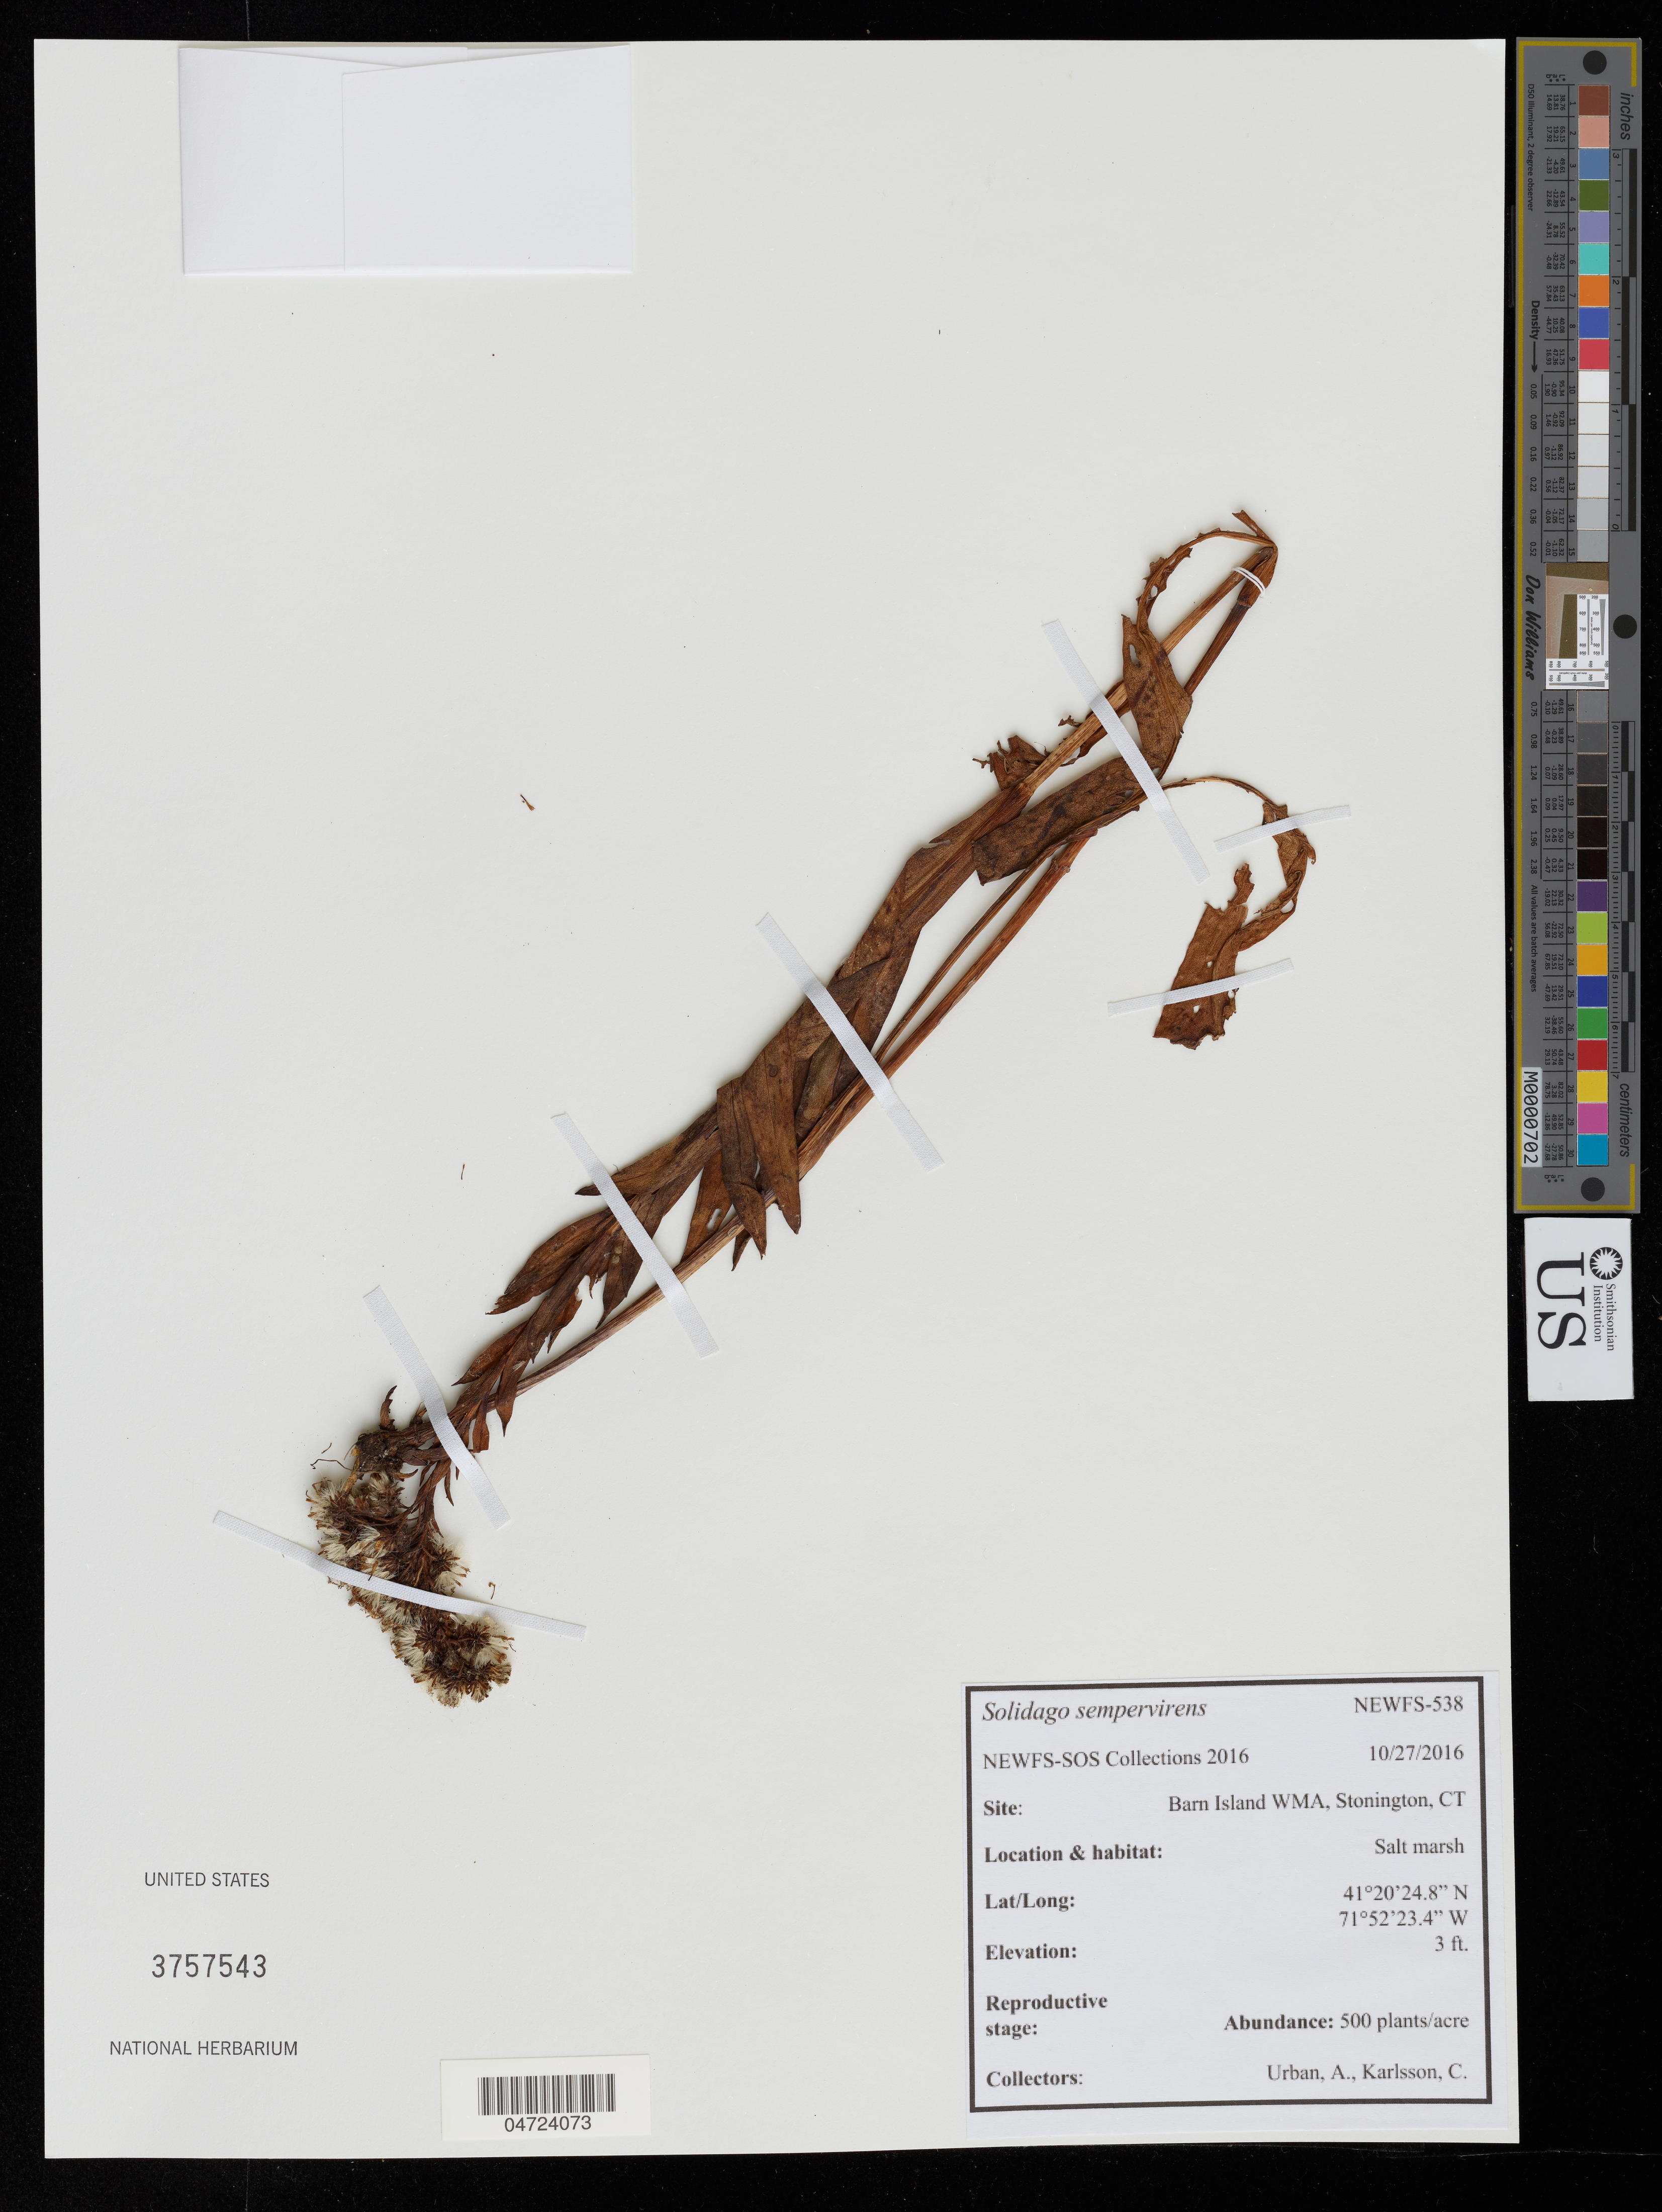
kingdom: Plantae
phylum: Tracheophyta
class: Magnoliopsida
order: Asterales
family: Asteraceae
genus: Solidago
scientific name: Solidago sempervirens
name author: L.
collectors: A. Urban & C. Karlsson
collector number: NEWFS-538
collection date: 2016-10-27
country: United States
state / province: Connecticut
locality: Barn Island WMA, Stonington.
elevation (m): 1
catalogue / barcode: US 3757543